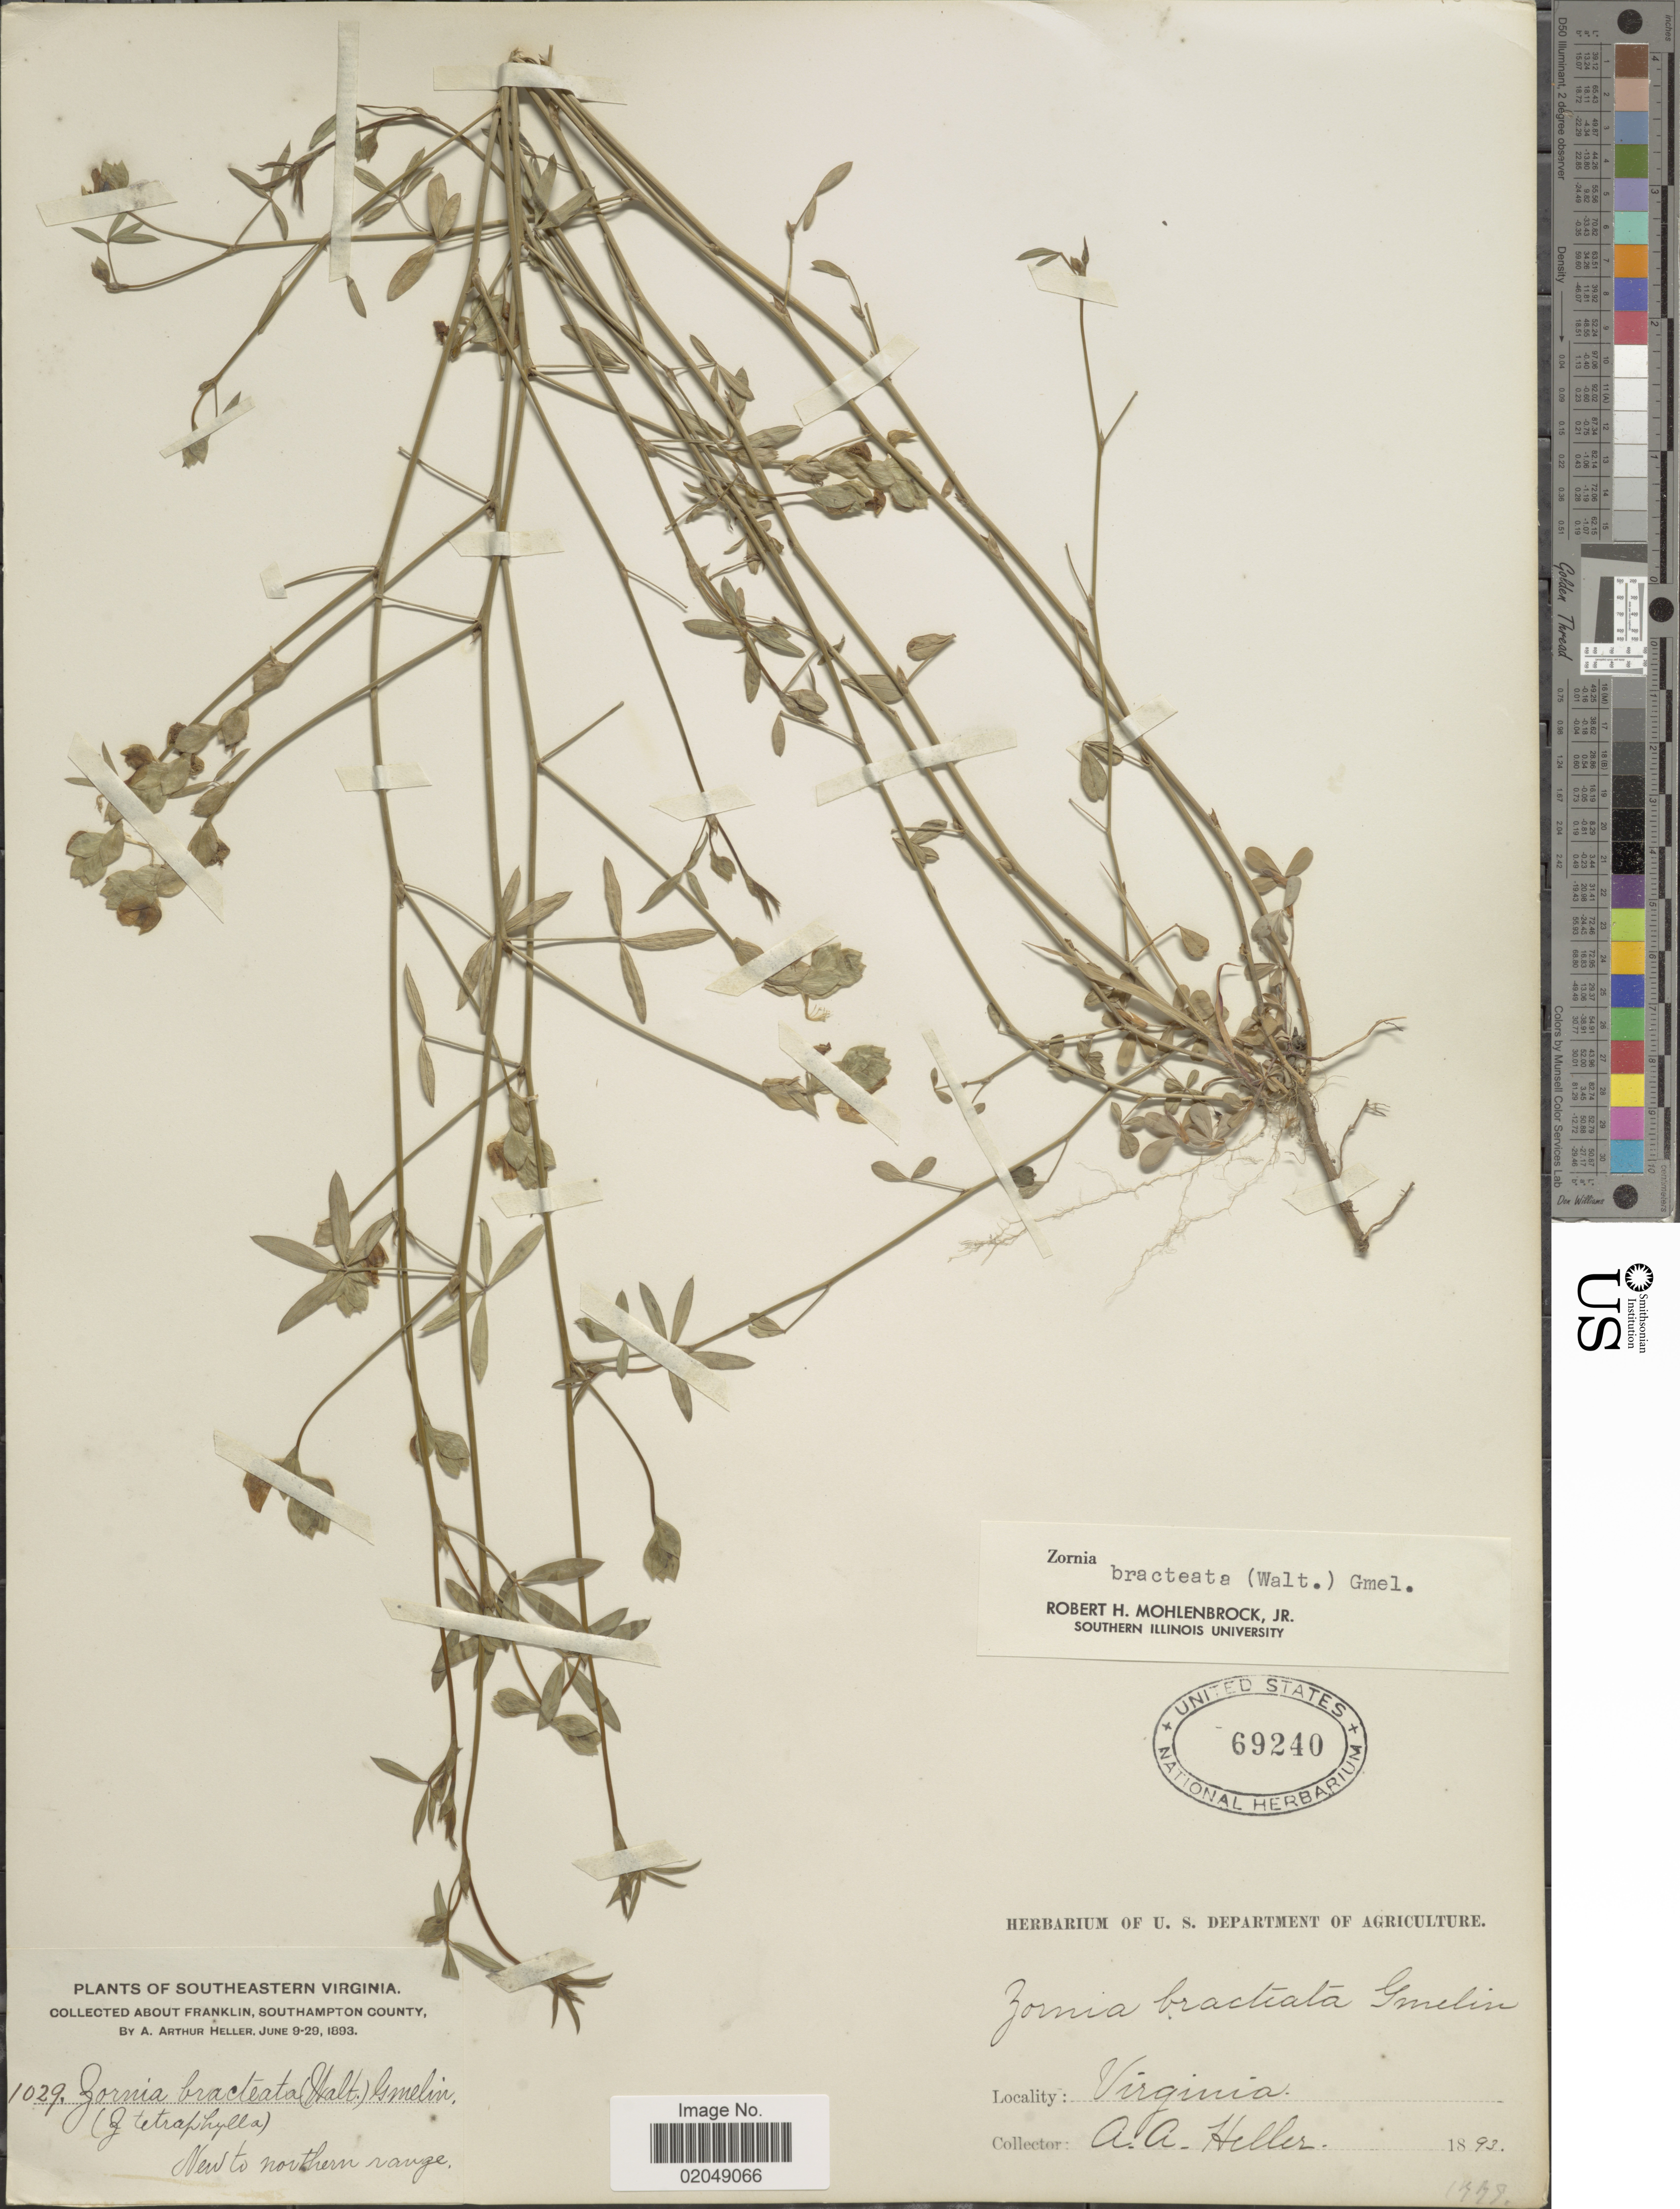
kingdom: Plantae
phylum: Tracheophyta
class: Magnoliopsida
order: Fabales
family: Fabaceae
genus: Zornia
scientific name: Zornia bracteata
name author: J.F. Gmel.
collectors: A. A. Heller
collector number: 1029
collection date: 1893-06-09/1893-06-29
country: United States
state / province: Virginia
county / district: City of Franklin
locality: Southeastern Virginia, about Franklin, Southampton County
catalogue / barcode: US 69240